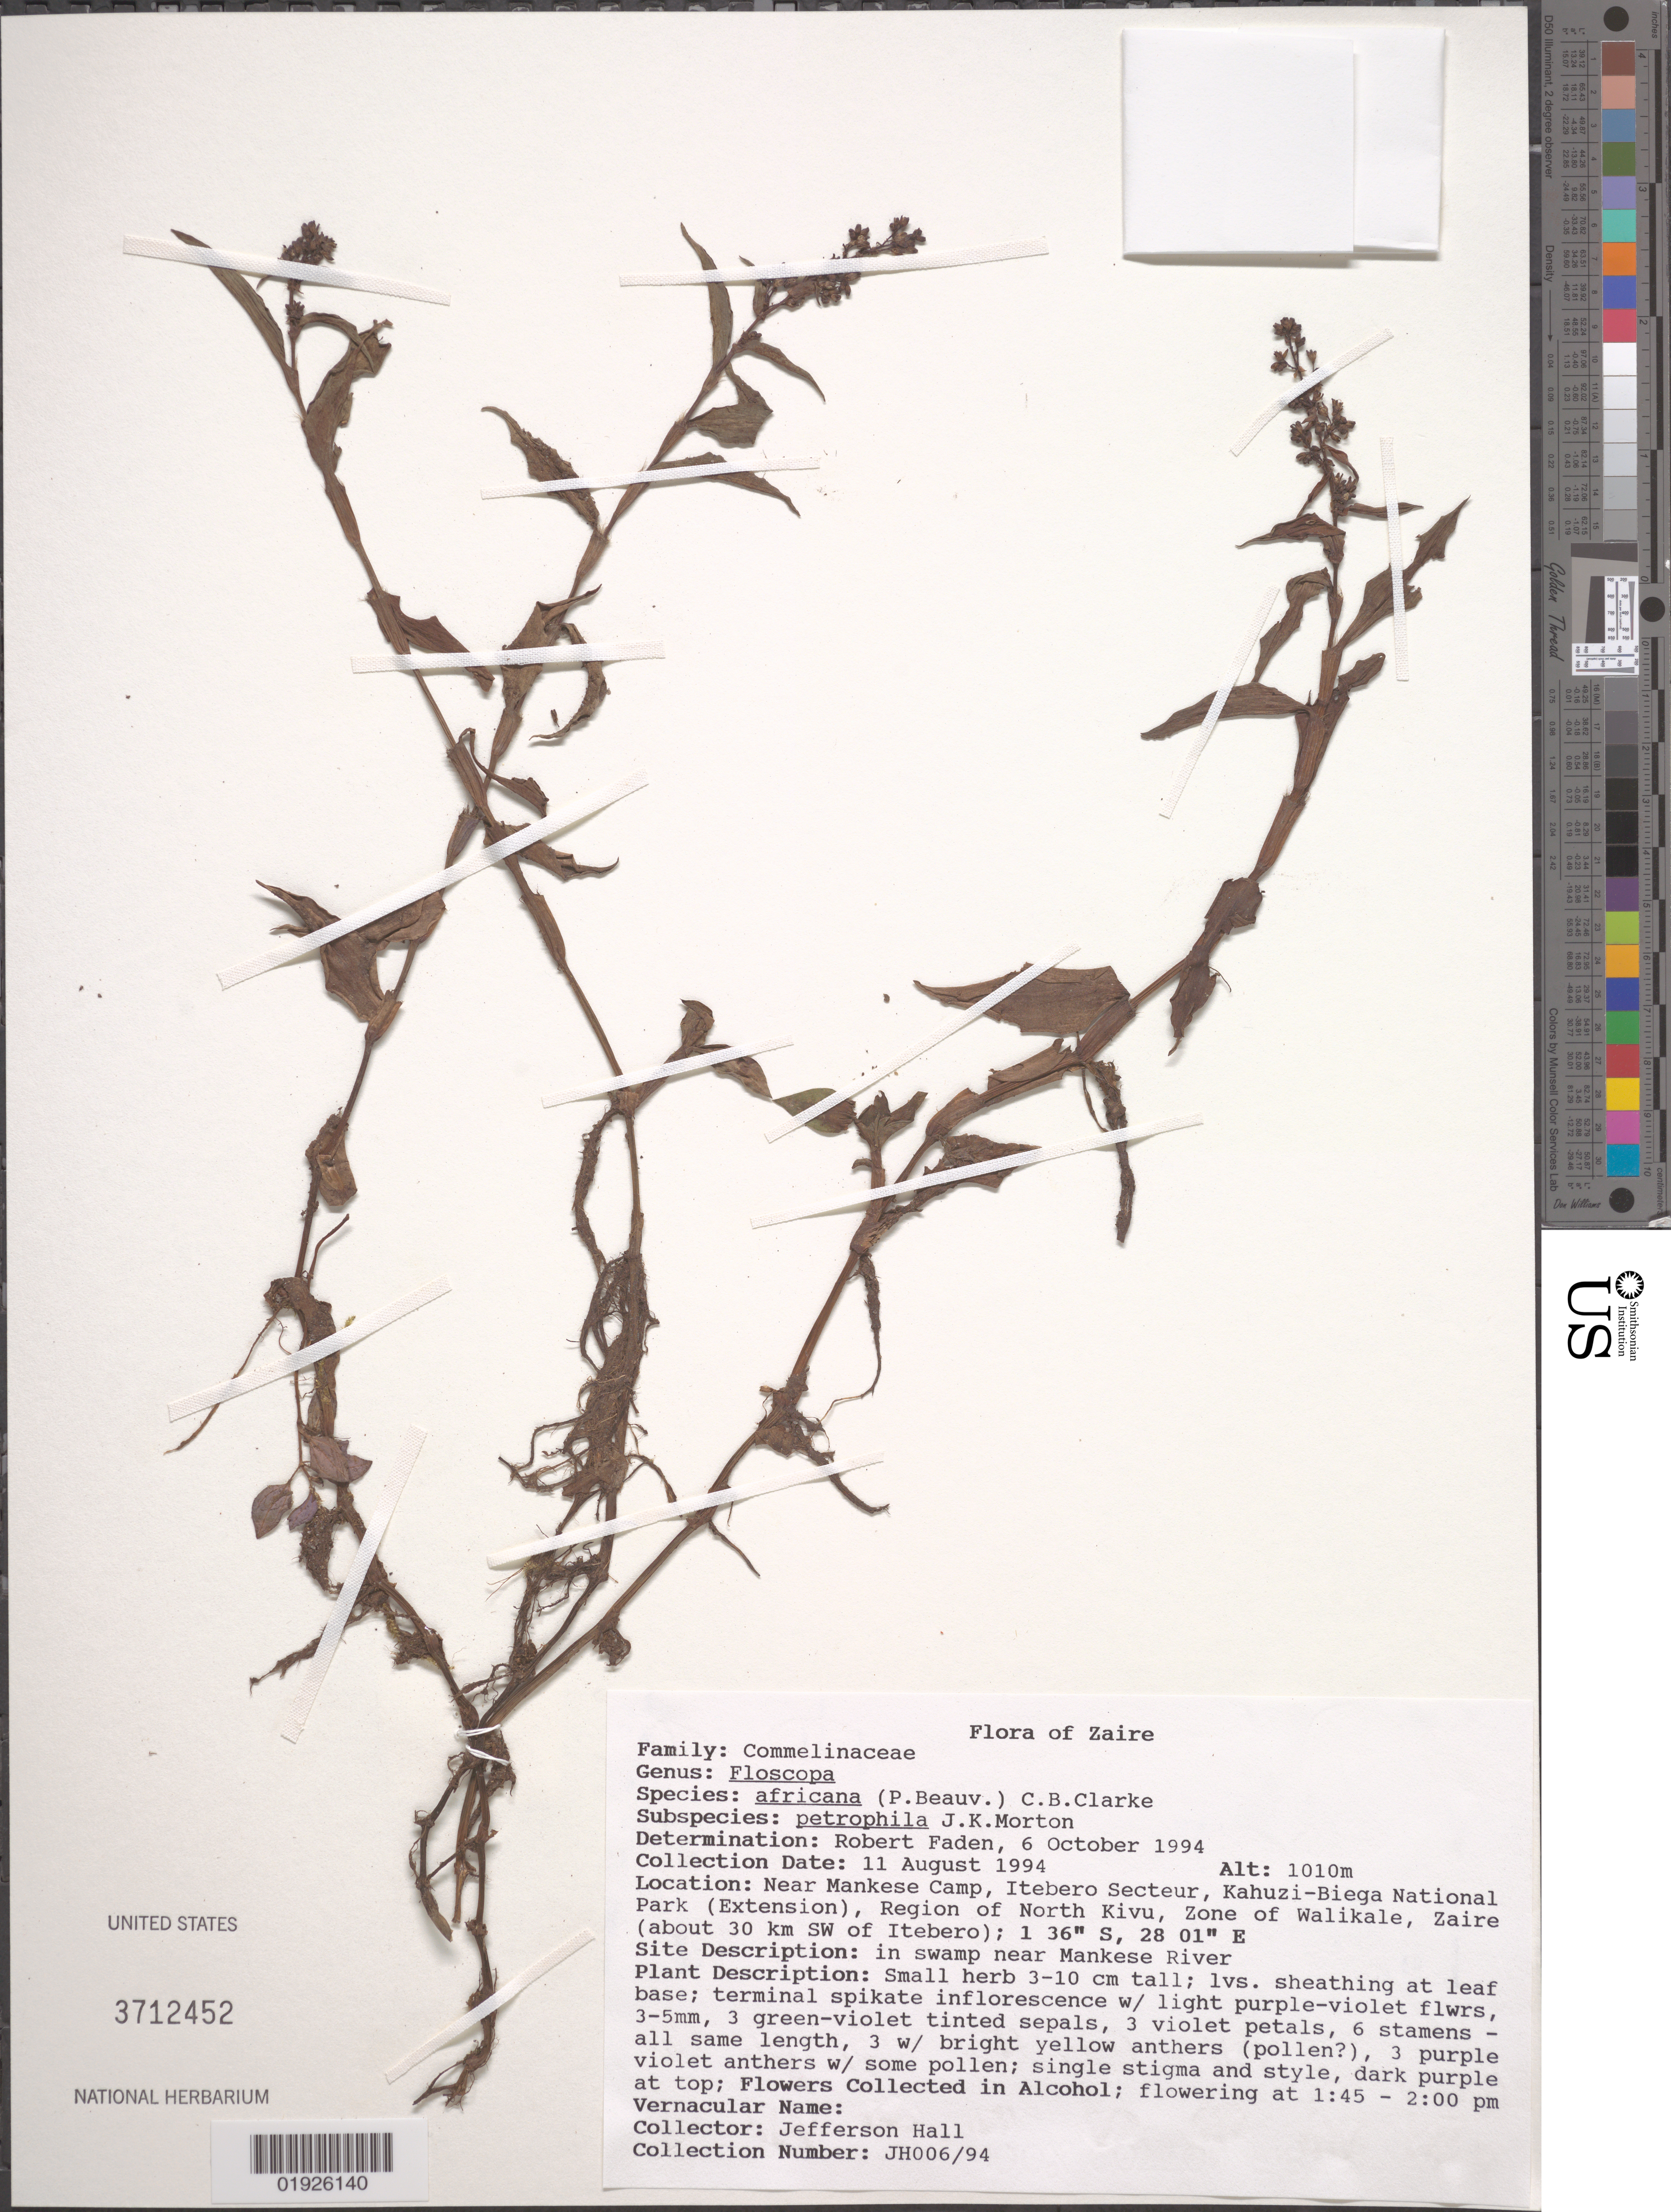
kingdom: Plantae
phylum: Tracheophyta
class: Liliopsida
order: Commelinales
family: Commelinaceae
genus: Floscopa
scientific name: Floscopa africana subsp. petrophila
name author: J.K. Morton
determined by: Faden, Robert B., (US), Smithsonian Institution - National Museum of Natural History (UNITED STATES)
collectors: J. Hall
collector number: JH006/94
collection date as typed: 11 Aug 1994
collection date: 1994-08-11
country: Congo, Democratic Republic of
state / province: Sud-Kivu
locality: Near Mankese camp, Itebero Secteur, Kahuzi-Biega National Park (Extension), Region of North Kivu, Zone of Walikale, Zaire (about 30 km SW of Itebero).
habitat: In swamp near Mankese River.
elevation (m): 1010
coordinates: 1 36 S, 28 01 E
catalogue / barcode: US 3712452